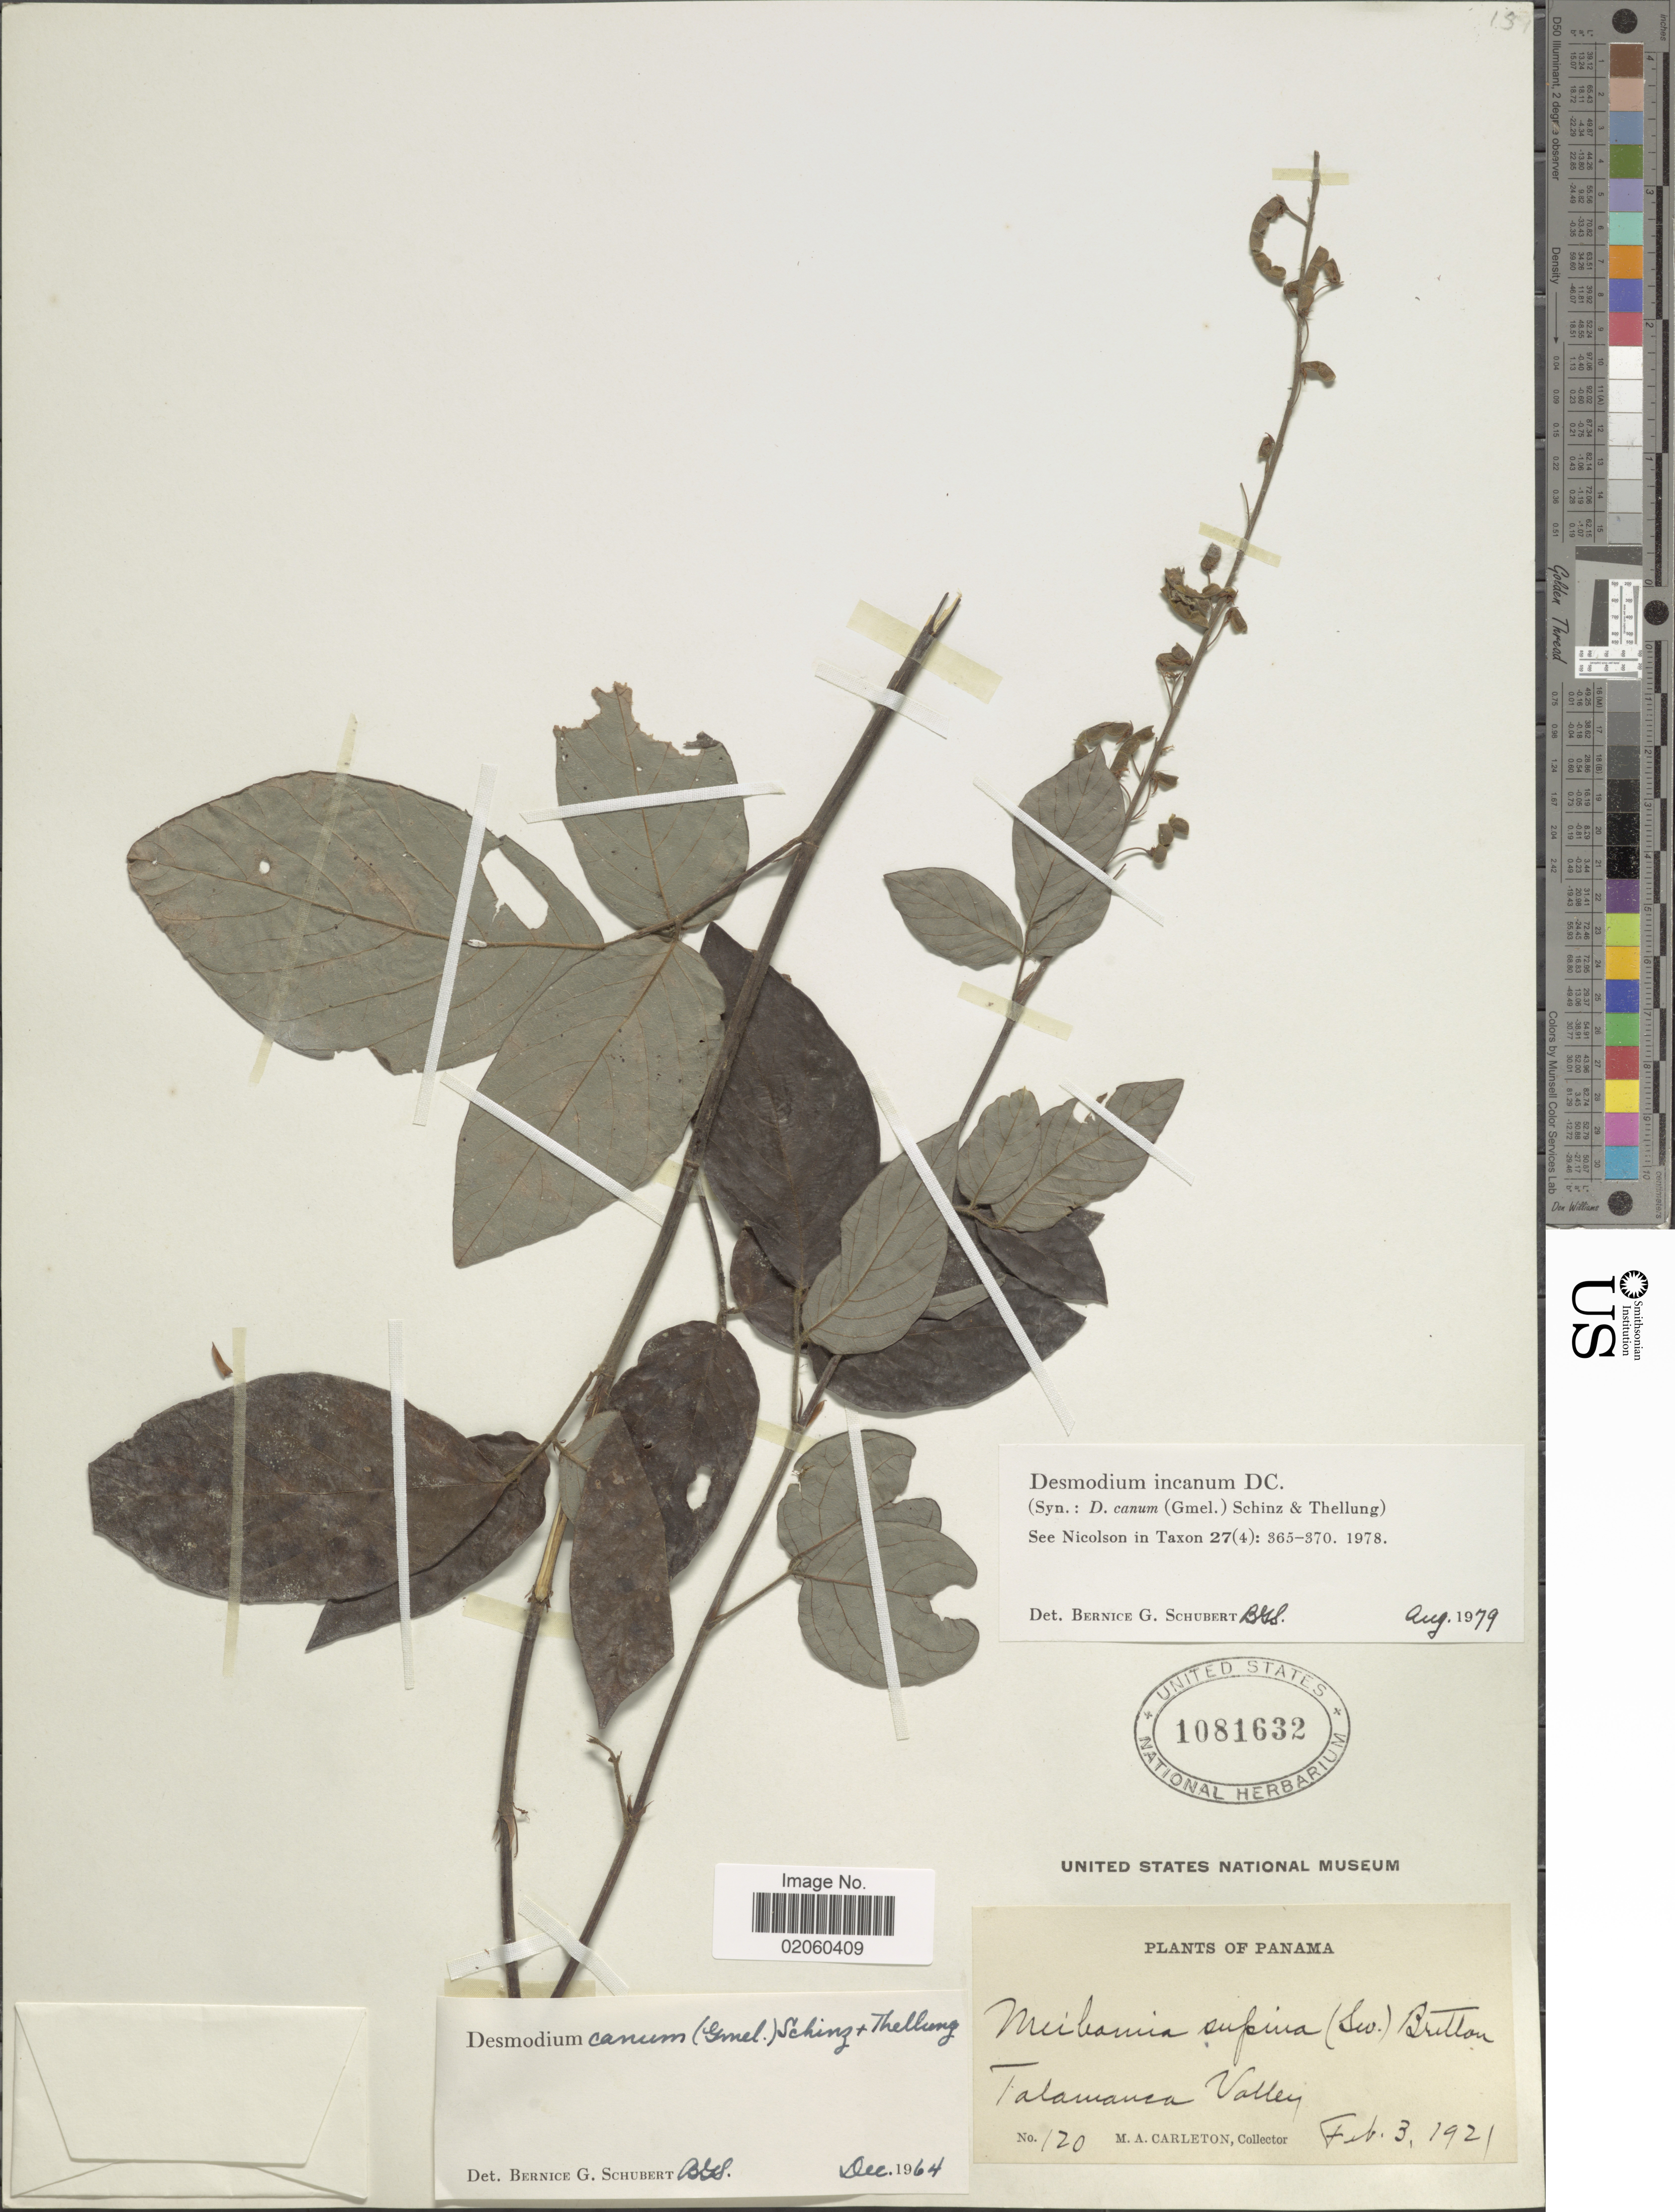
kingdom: Plantae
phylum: Tracheophyta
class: Magnoliopsida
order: Fabales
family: Fabaceae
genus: Desmodium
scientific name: Desmodium incanum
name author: (Sw.) DC.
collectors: M. A. Carleton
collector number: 120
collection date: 1921-02-03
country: Panama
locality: Talamaca Valley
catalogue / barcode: US 1081632